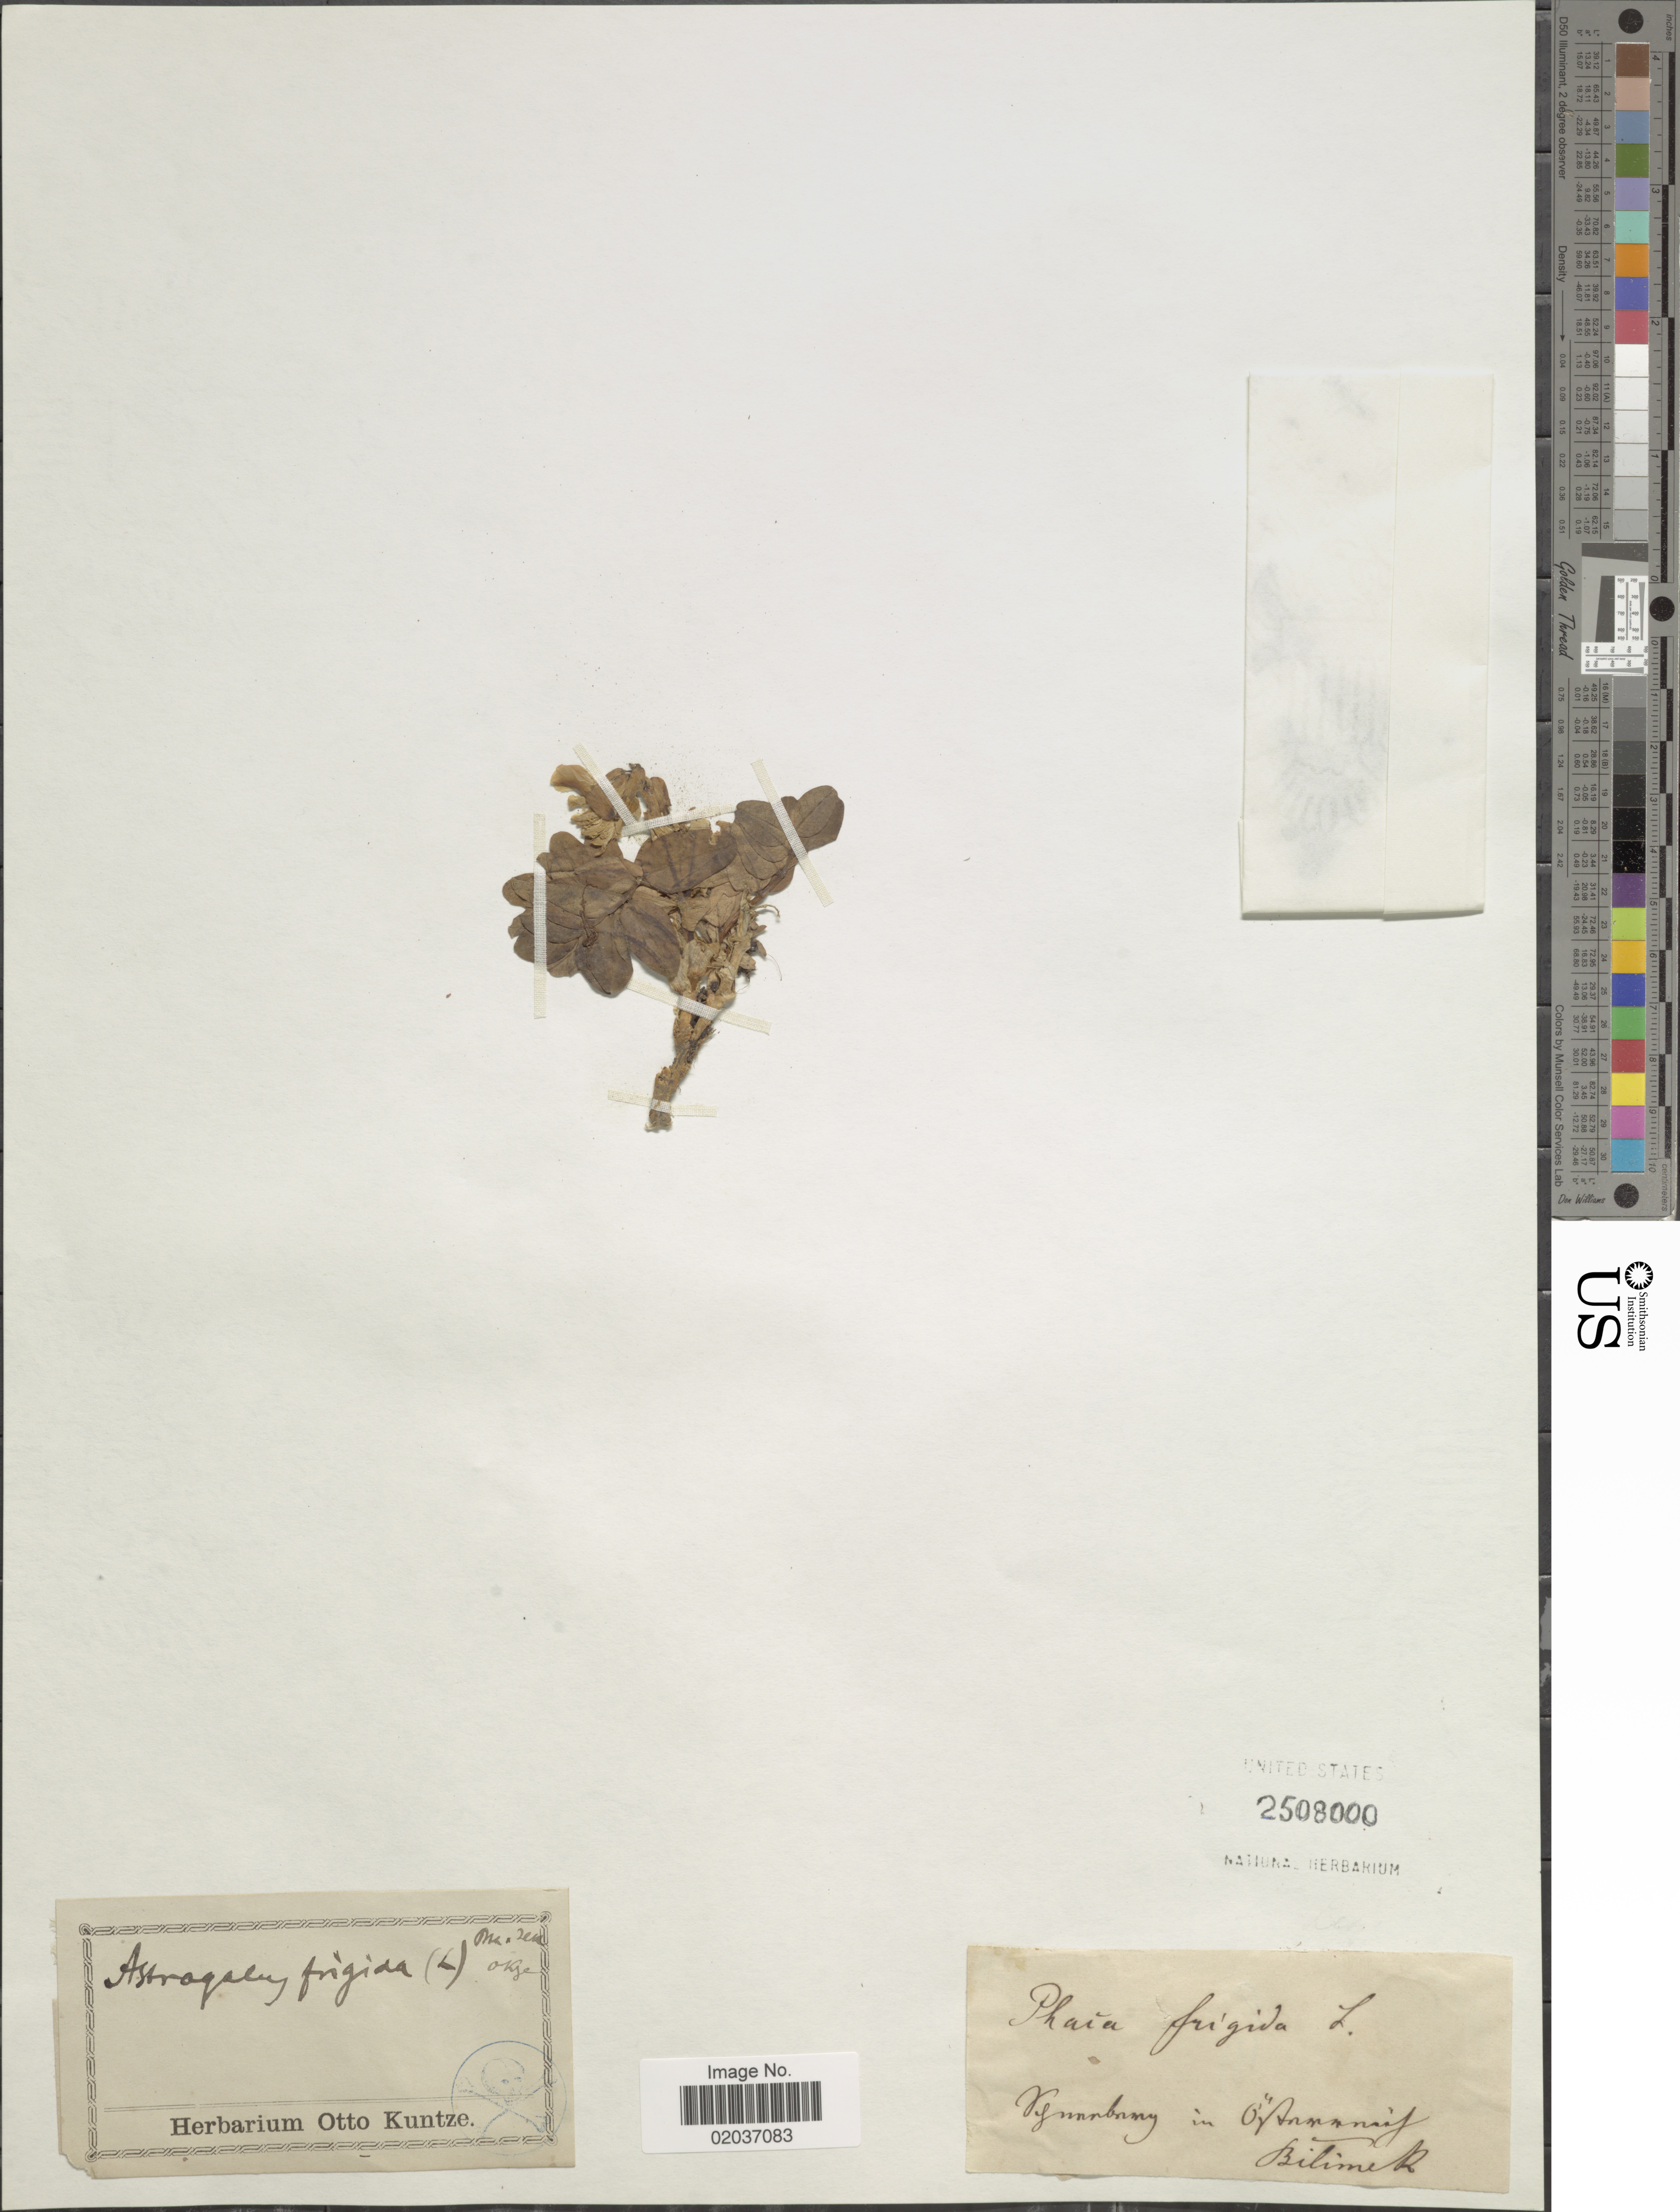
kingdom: Plantae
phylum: Tracheophyta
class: Magnoliopsida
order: Fabales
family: Fabaceae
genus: Astragalus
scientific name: Astragalus frigidus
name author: (L.) A. Gray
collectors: -. Bilimek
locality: Vyonnbrung in Ossnnnuef [interpreted]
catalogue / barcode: US 2508000